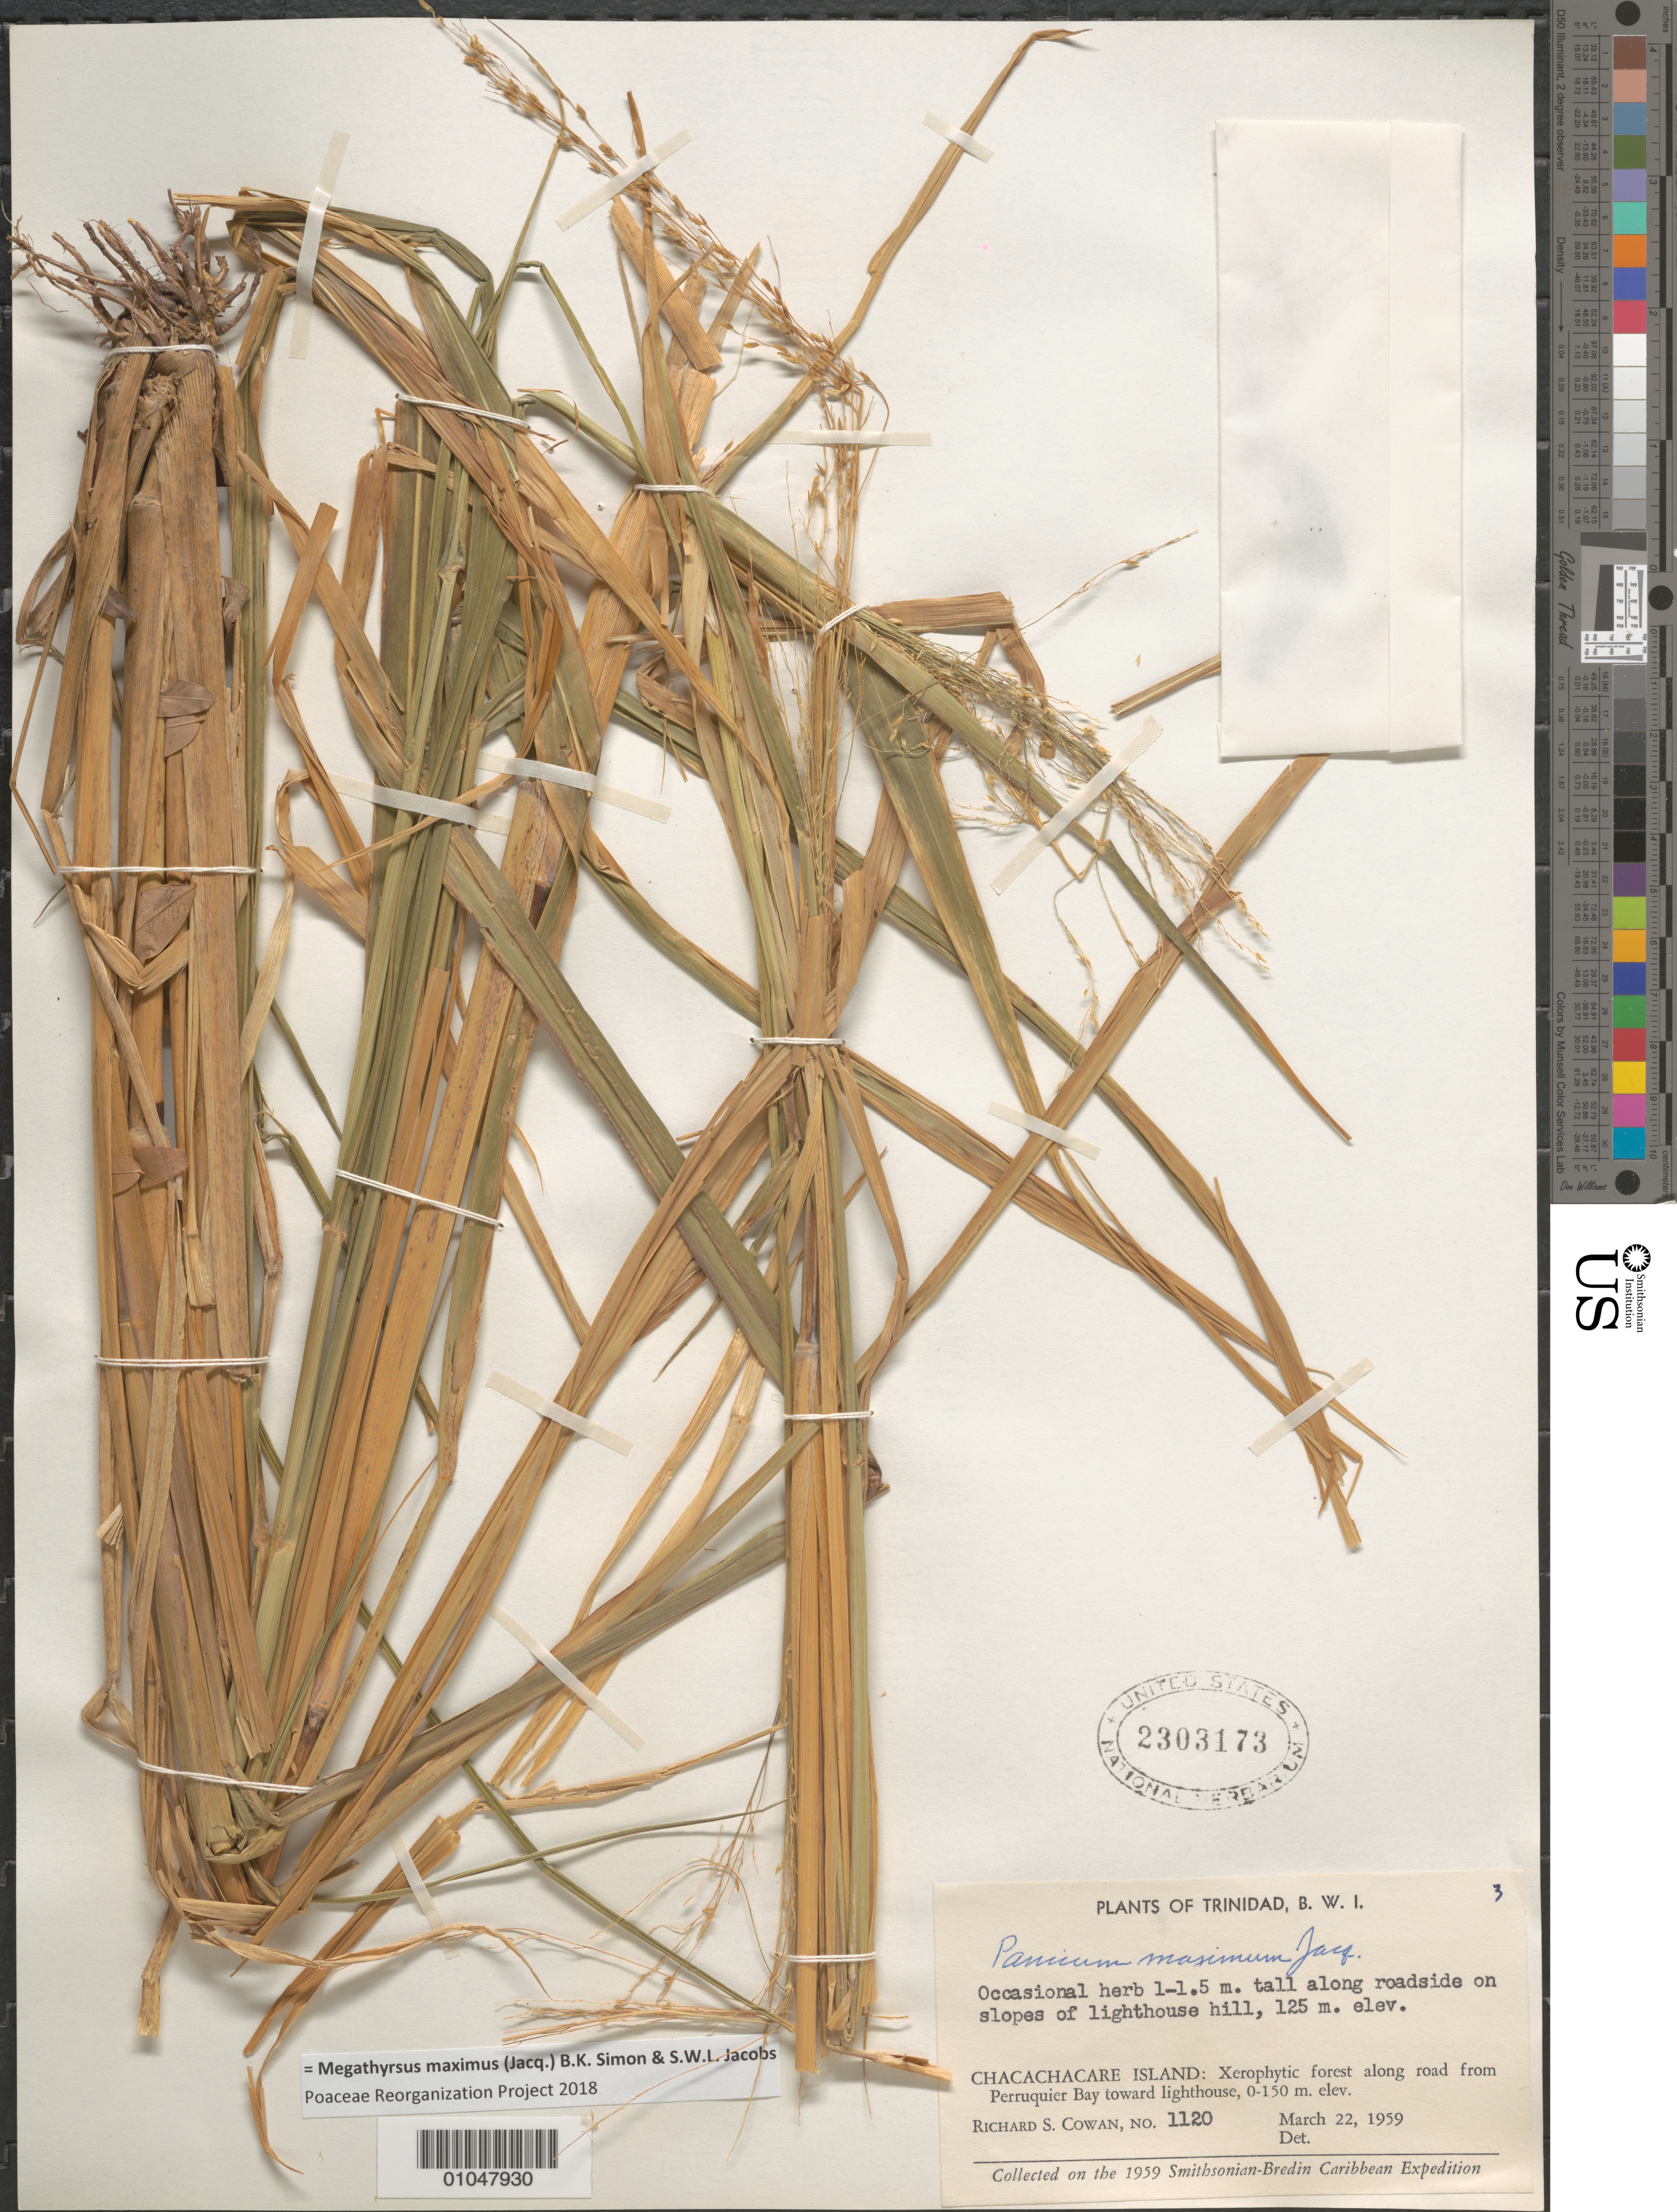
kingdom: Plantae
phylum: Tracheophyta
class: Liliopsida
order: Poales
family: Poaceae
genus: Panicum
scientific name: Panicum maximum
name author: Jacq.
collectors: R. S. Cowan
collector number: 1120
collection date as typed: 22 Mar 1959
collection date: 1959-03-22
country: Trinidad and Tobago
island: Chacachacare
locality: Chacachacare Island, Xerophytic forest along road from Perruquier Bay toward lighthouse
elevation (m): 125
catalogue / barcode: US 2303173